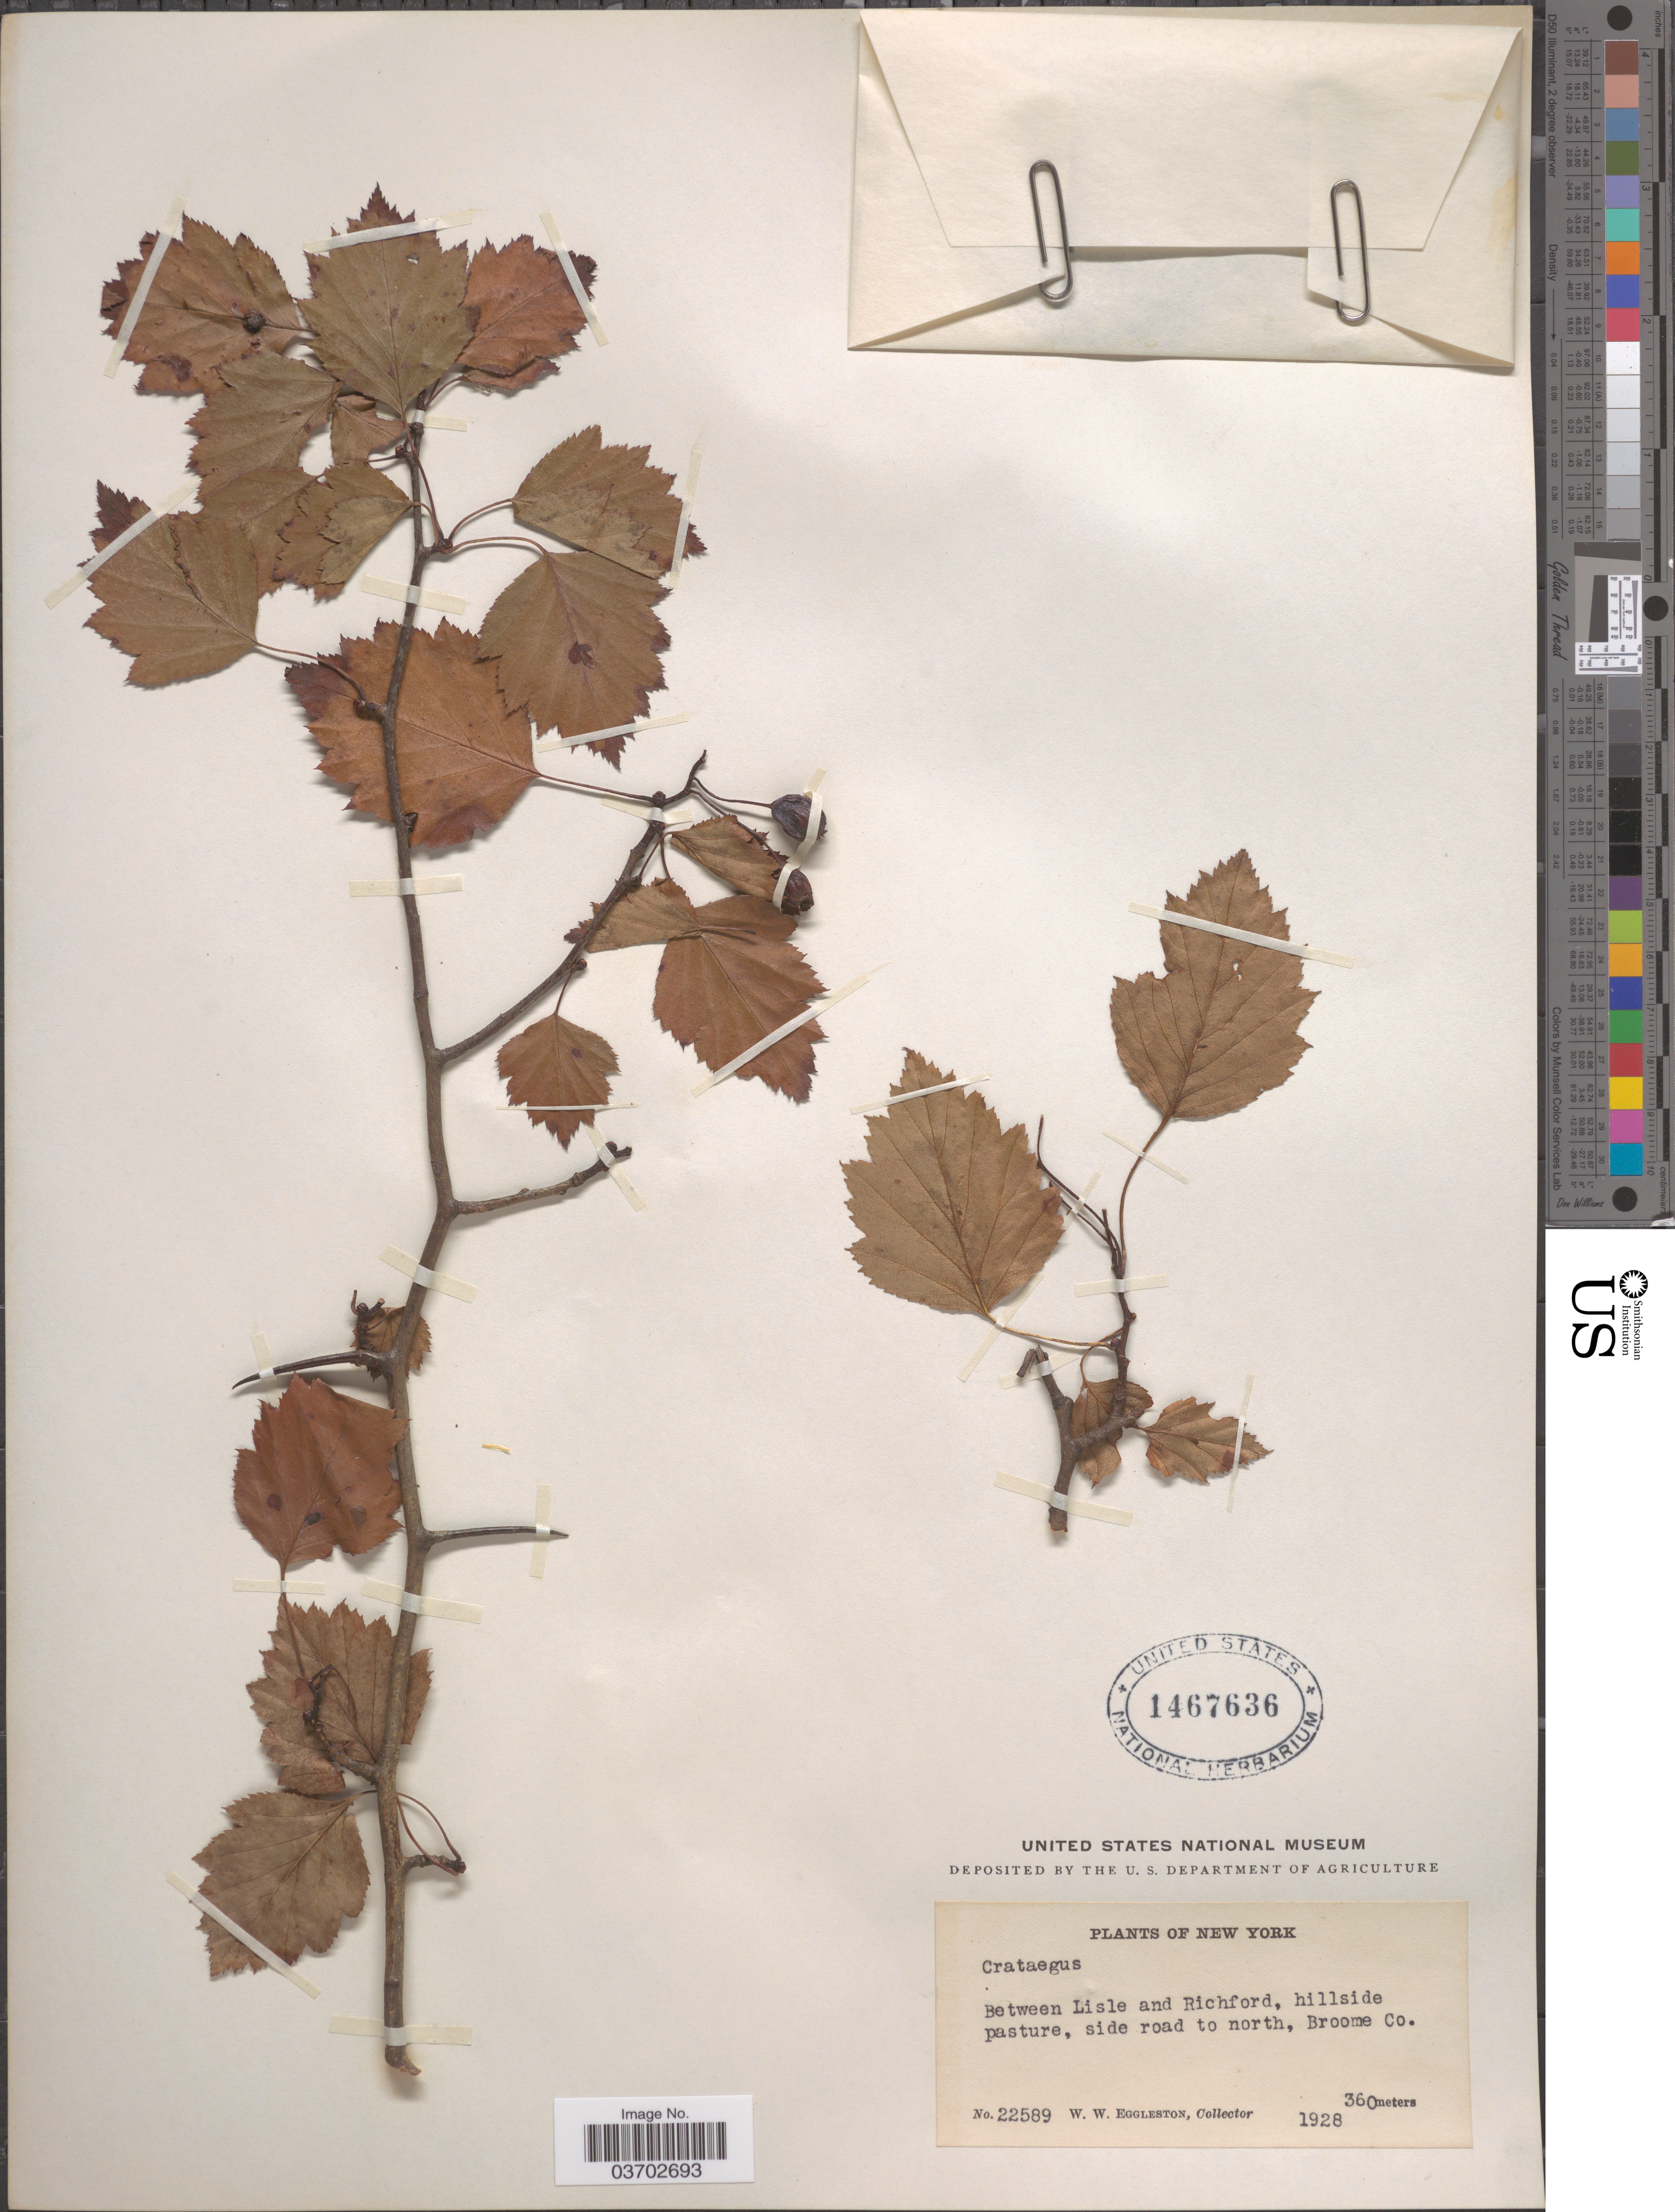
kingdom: Plantae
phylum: Tracheophyta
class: Magnoliopsida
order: Rosales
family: Rosaceae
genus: Crataegus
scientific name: Crataegus sp.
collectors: W. W. Eggleston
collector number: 22589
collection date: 1928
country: United States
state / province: New York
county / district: Broome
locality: Between Lisle and Richford, hillside pasture, side road to north, Broome Co.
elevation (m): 360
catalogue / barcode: US 1467636